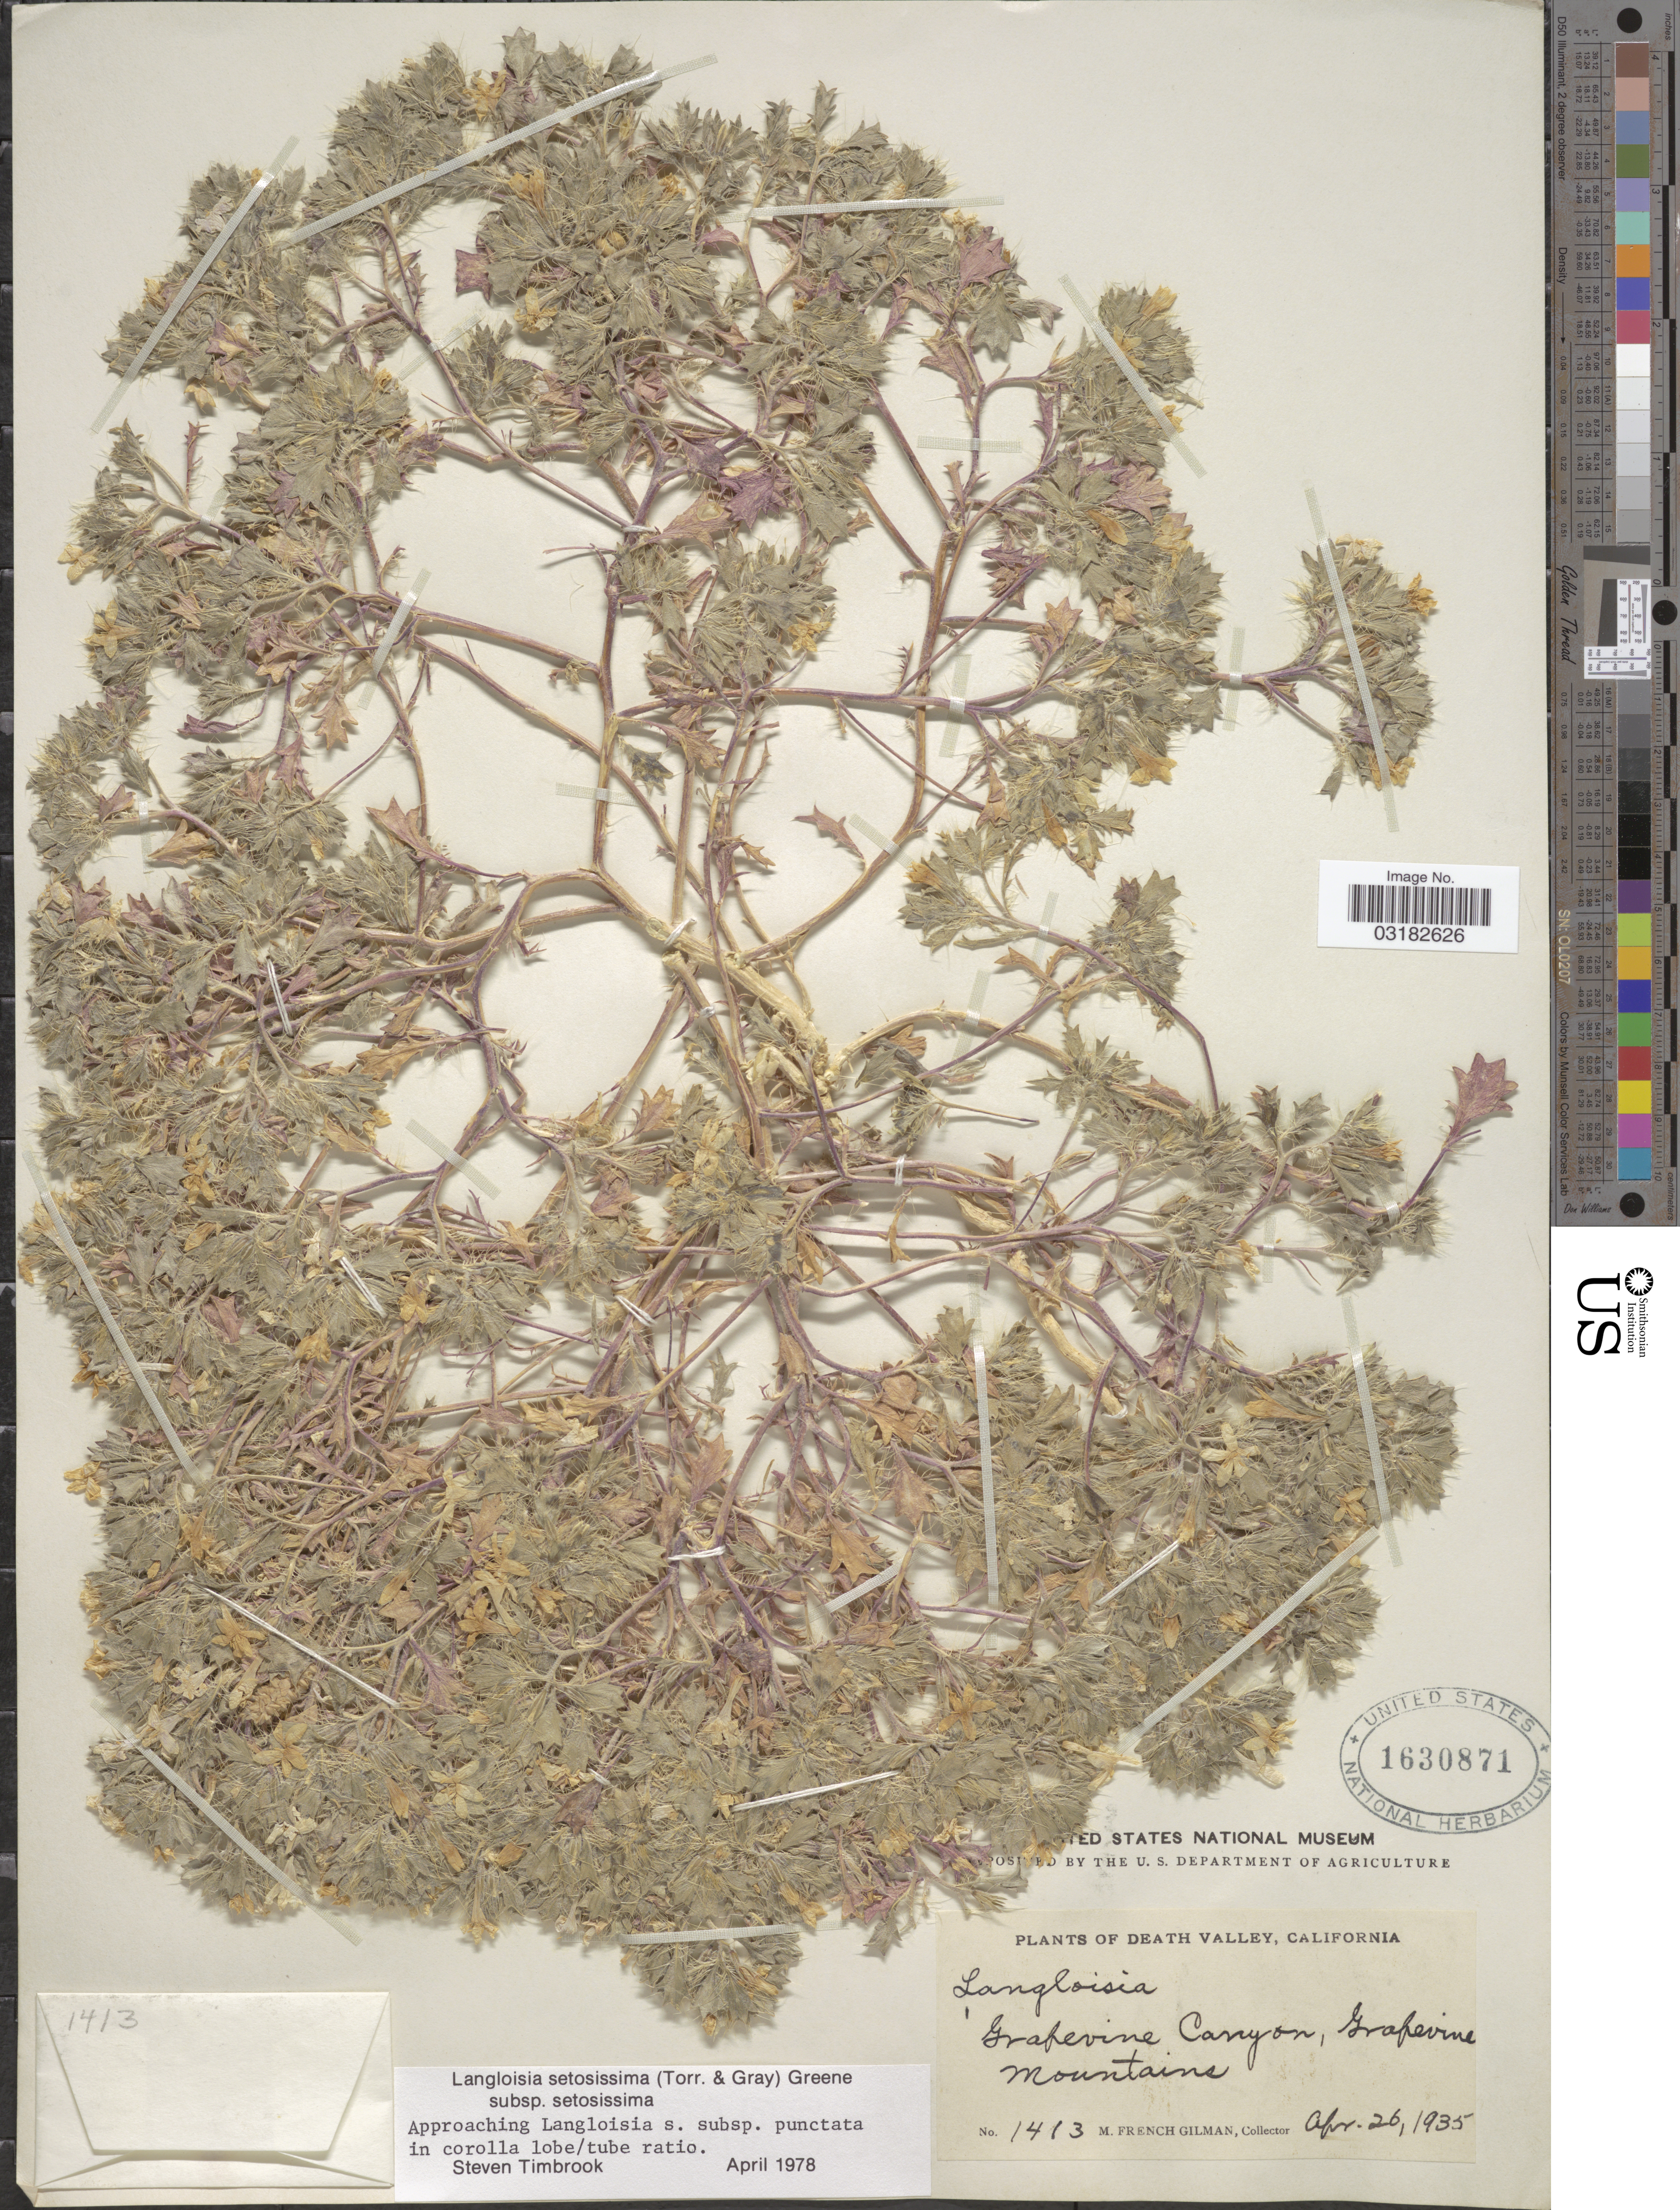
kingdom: Plantae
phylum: Tracheophyta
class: Magnoliopsida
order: Ericales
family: Polemoniaceae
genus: Langloisia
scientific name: Langloisia setosissima subsp. setosissima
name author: (Torr. & A. Gray) Greene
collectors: M. F. Gilman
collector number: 1413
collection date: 1935-04-26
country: United States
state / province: California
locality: Death Valley. Grapevine Canyon, Grapevine Mountains.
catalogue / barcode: US 1630871